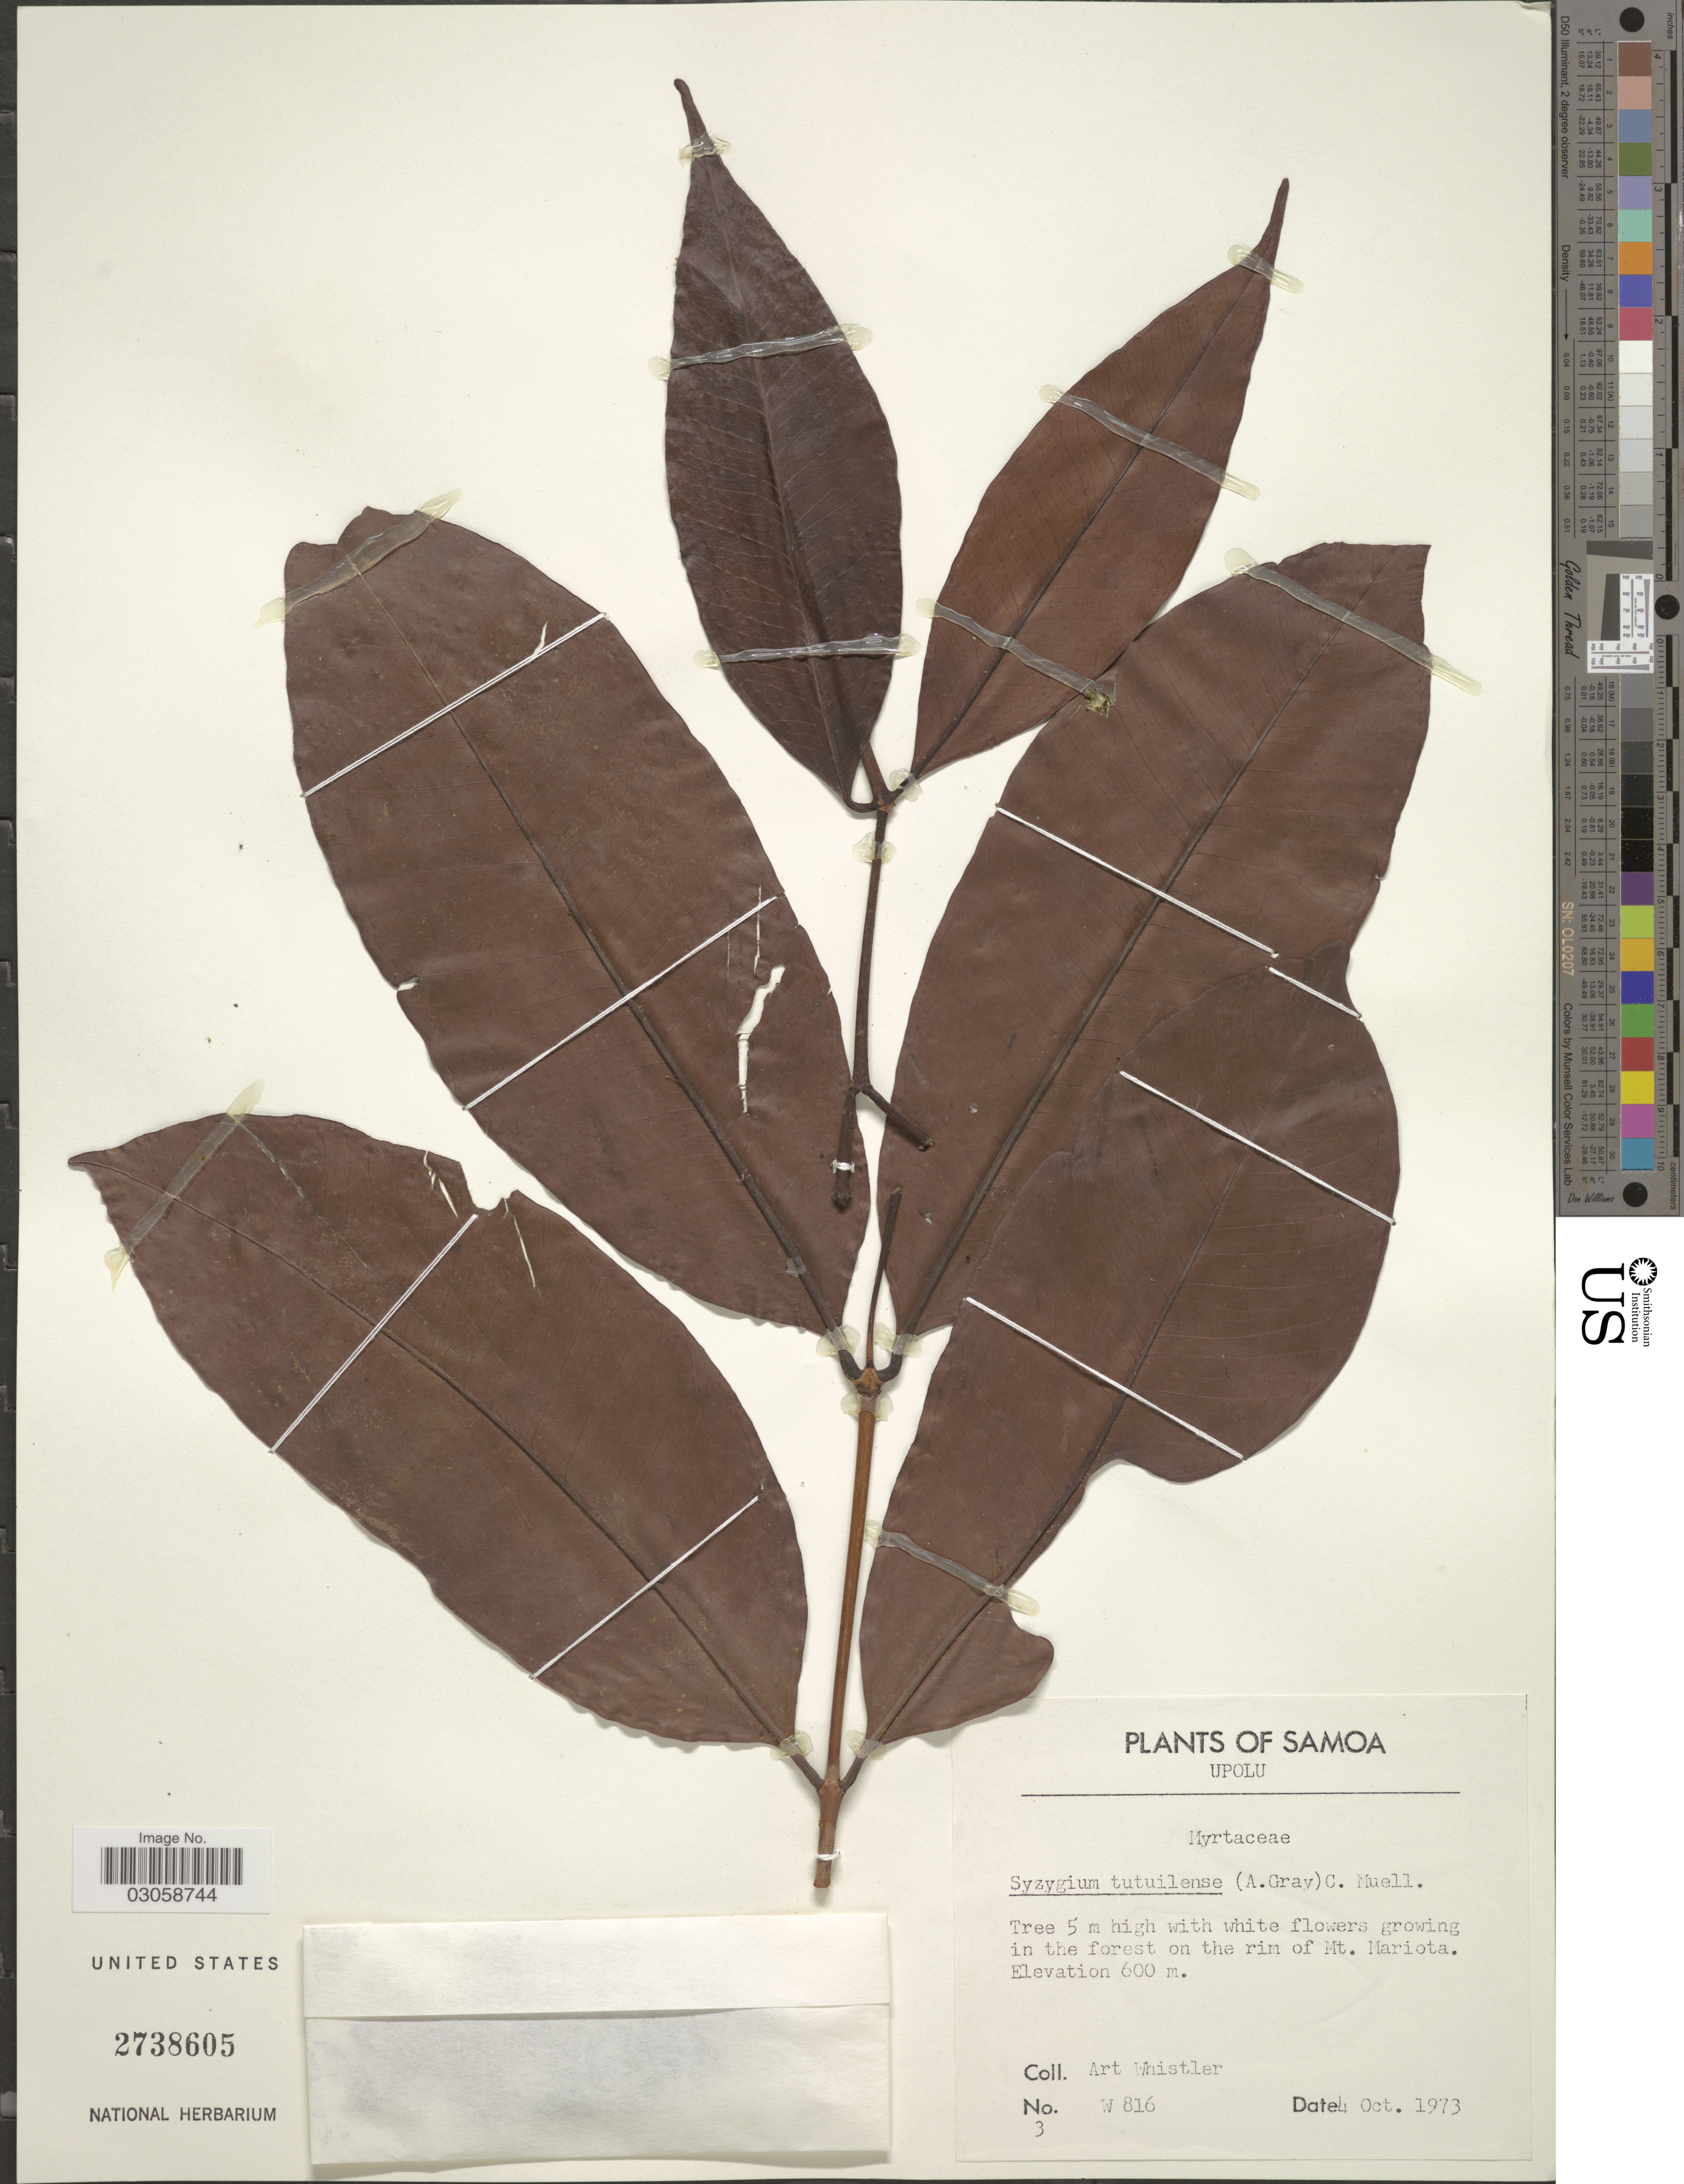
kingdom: Plantae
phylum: Tracheophyta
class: Magnoliopsida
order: Myrtales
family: Myrtaceae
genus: Syzygium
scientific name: Syzygium tutuilense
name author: (A. Gray) K. Müller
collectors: A. Whistler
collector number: W816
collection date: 1973-10-04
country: Samoa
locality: Samoa. Upolu. Growing in the forest on the rim of Mt. Mariota.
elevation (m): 600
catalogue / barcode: US 2738605